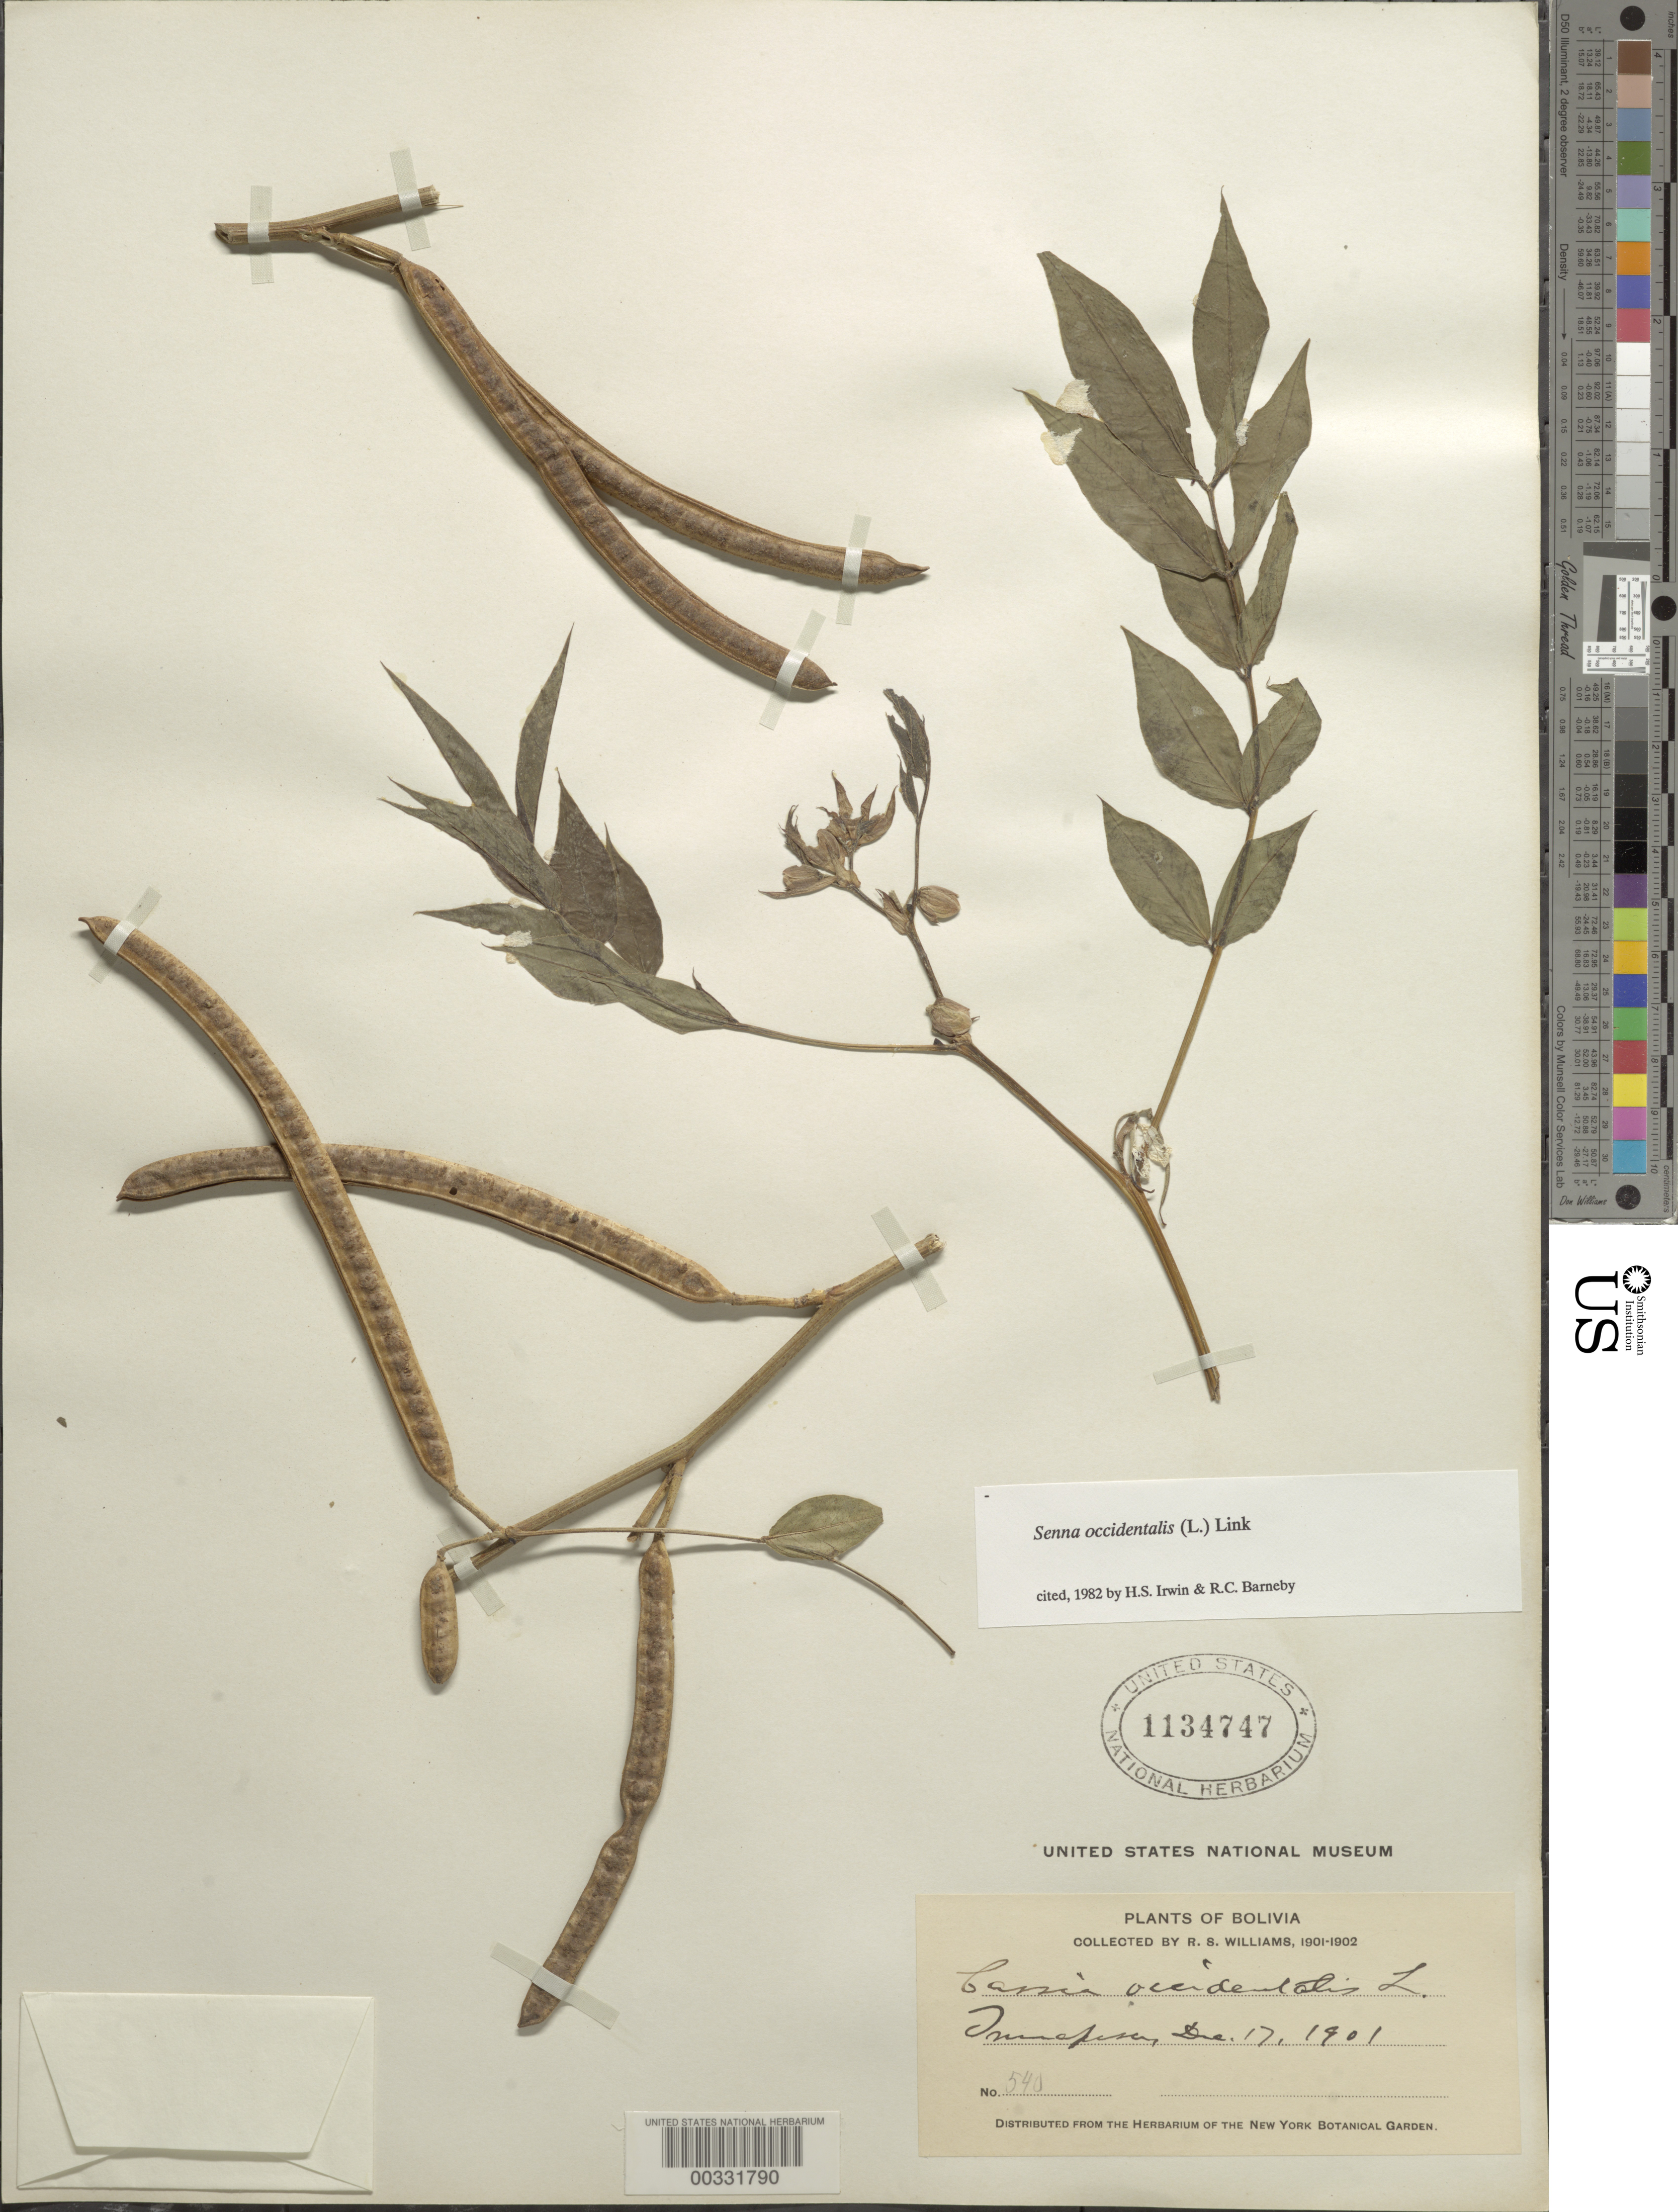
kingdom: Plantae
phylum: Tracheophyta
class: Magnoliopsida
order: Fabales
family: Fabaceae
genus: Senna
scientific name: Senna occidentalis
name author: (L.) Link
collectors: R. S. Williams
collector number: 540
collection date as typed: Dec. 17, 1901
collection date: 1901-12-17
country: Bolivia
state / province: La Paz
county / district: Iturralde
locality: Tumupasa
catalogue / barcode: US 1134747